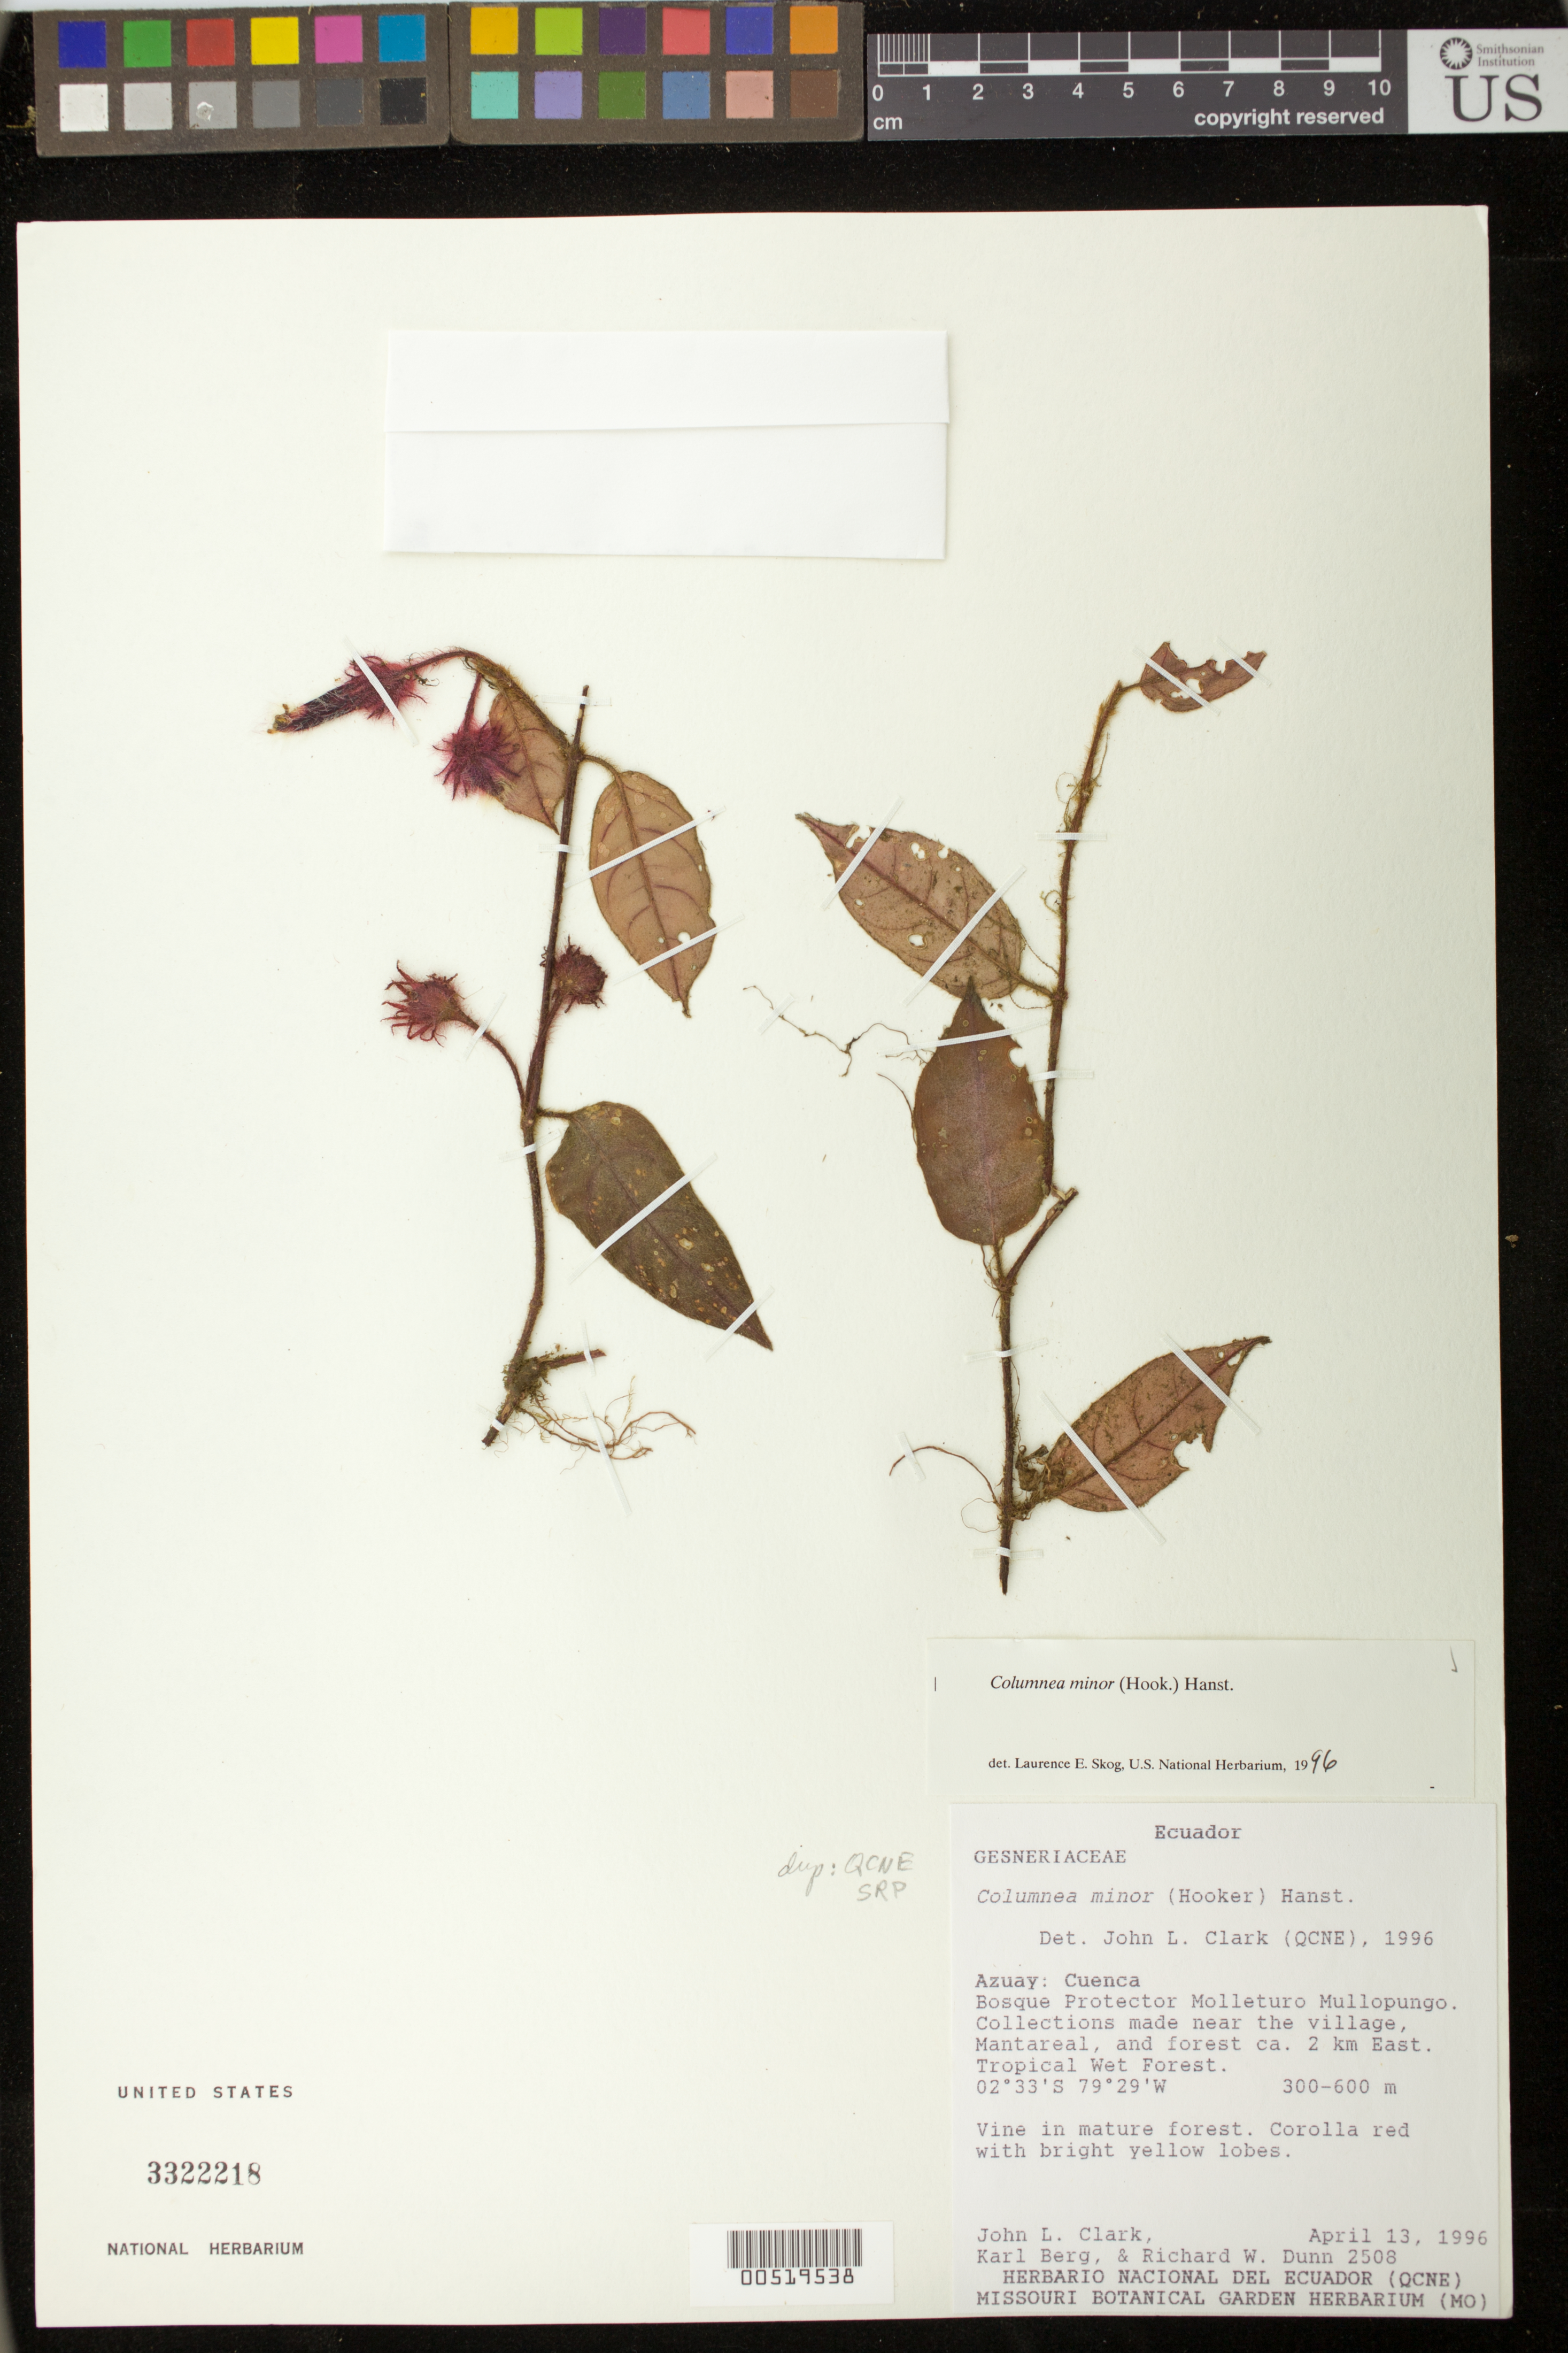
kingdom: Plantae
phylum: Tracheophyta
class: Magnoliopsida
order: Lamiales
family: Gesneriaceae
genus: Columnea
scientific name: Columnea minor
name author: (Hook.) Hanst.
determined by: Skog, Laurence E.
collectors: J. L. Clark, K. Berg & R. Dunn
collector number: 2508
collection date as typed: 13 Apr 1996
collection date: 1996-04-13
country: Ecuador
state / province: Azuay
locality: Cuenca: Bosque Protector Molleturo Mullopungo, near the village, Mantareal, and forest ca. 2 km E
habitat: Tropical wet forest; in mature forest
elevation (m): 300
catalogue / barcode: US 3322218